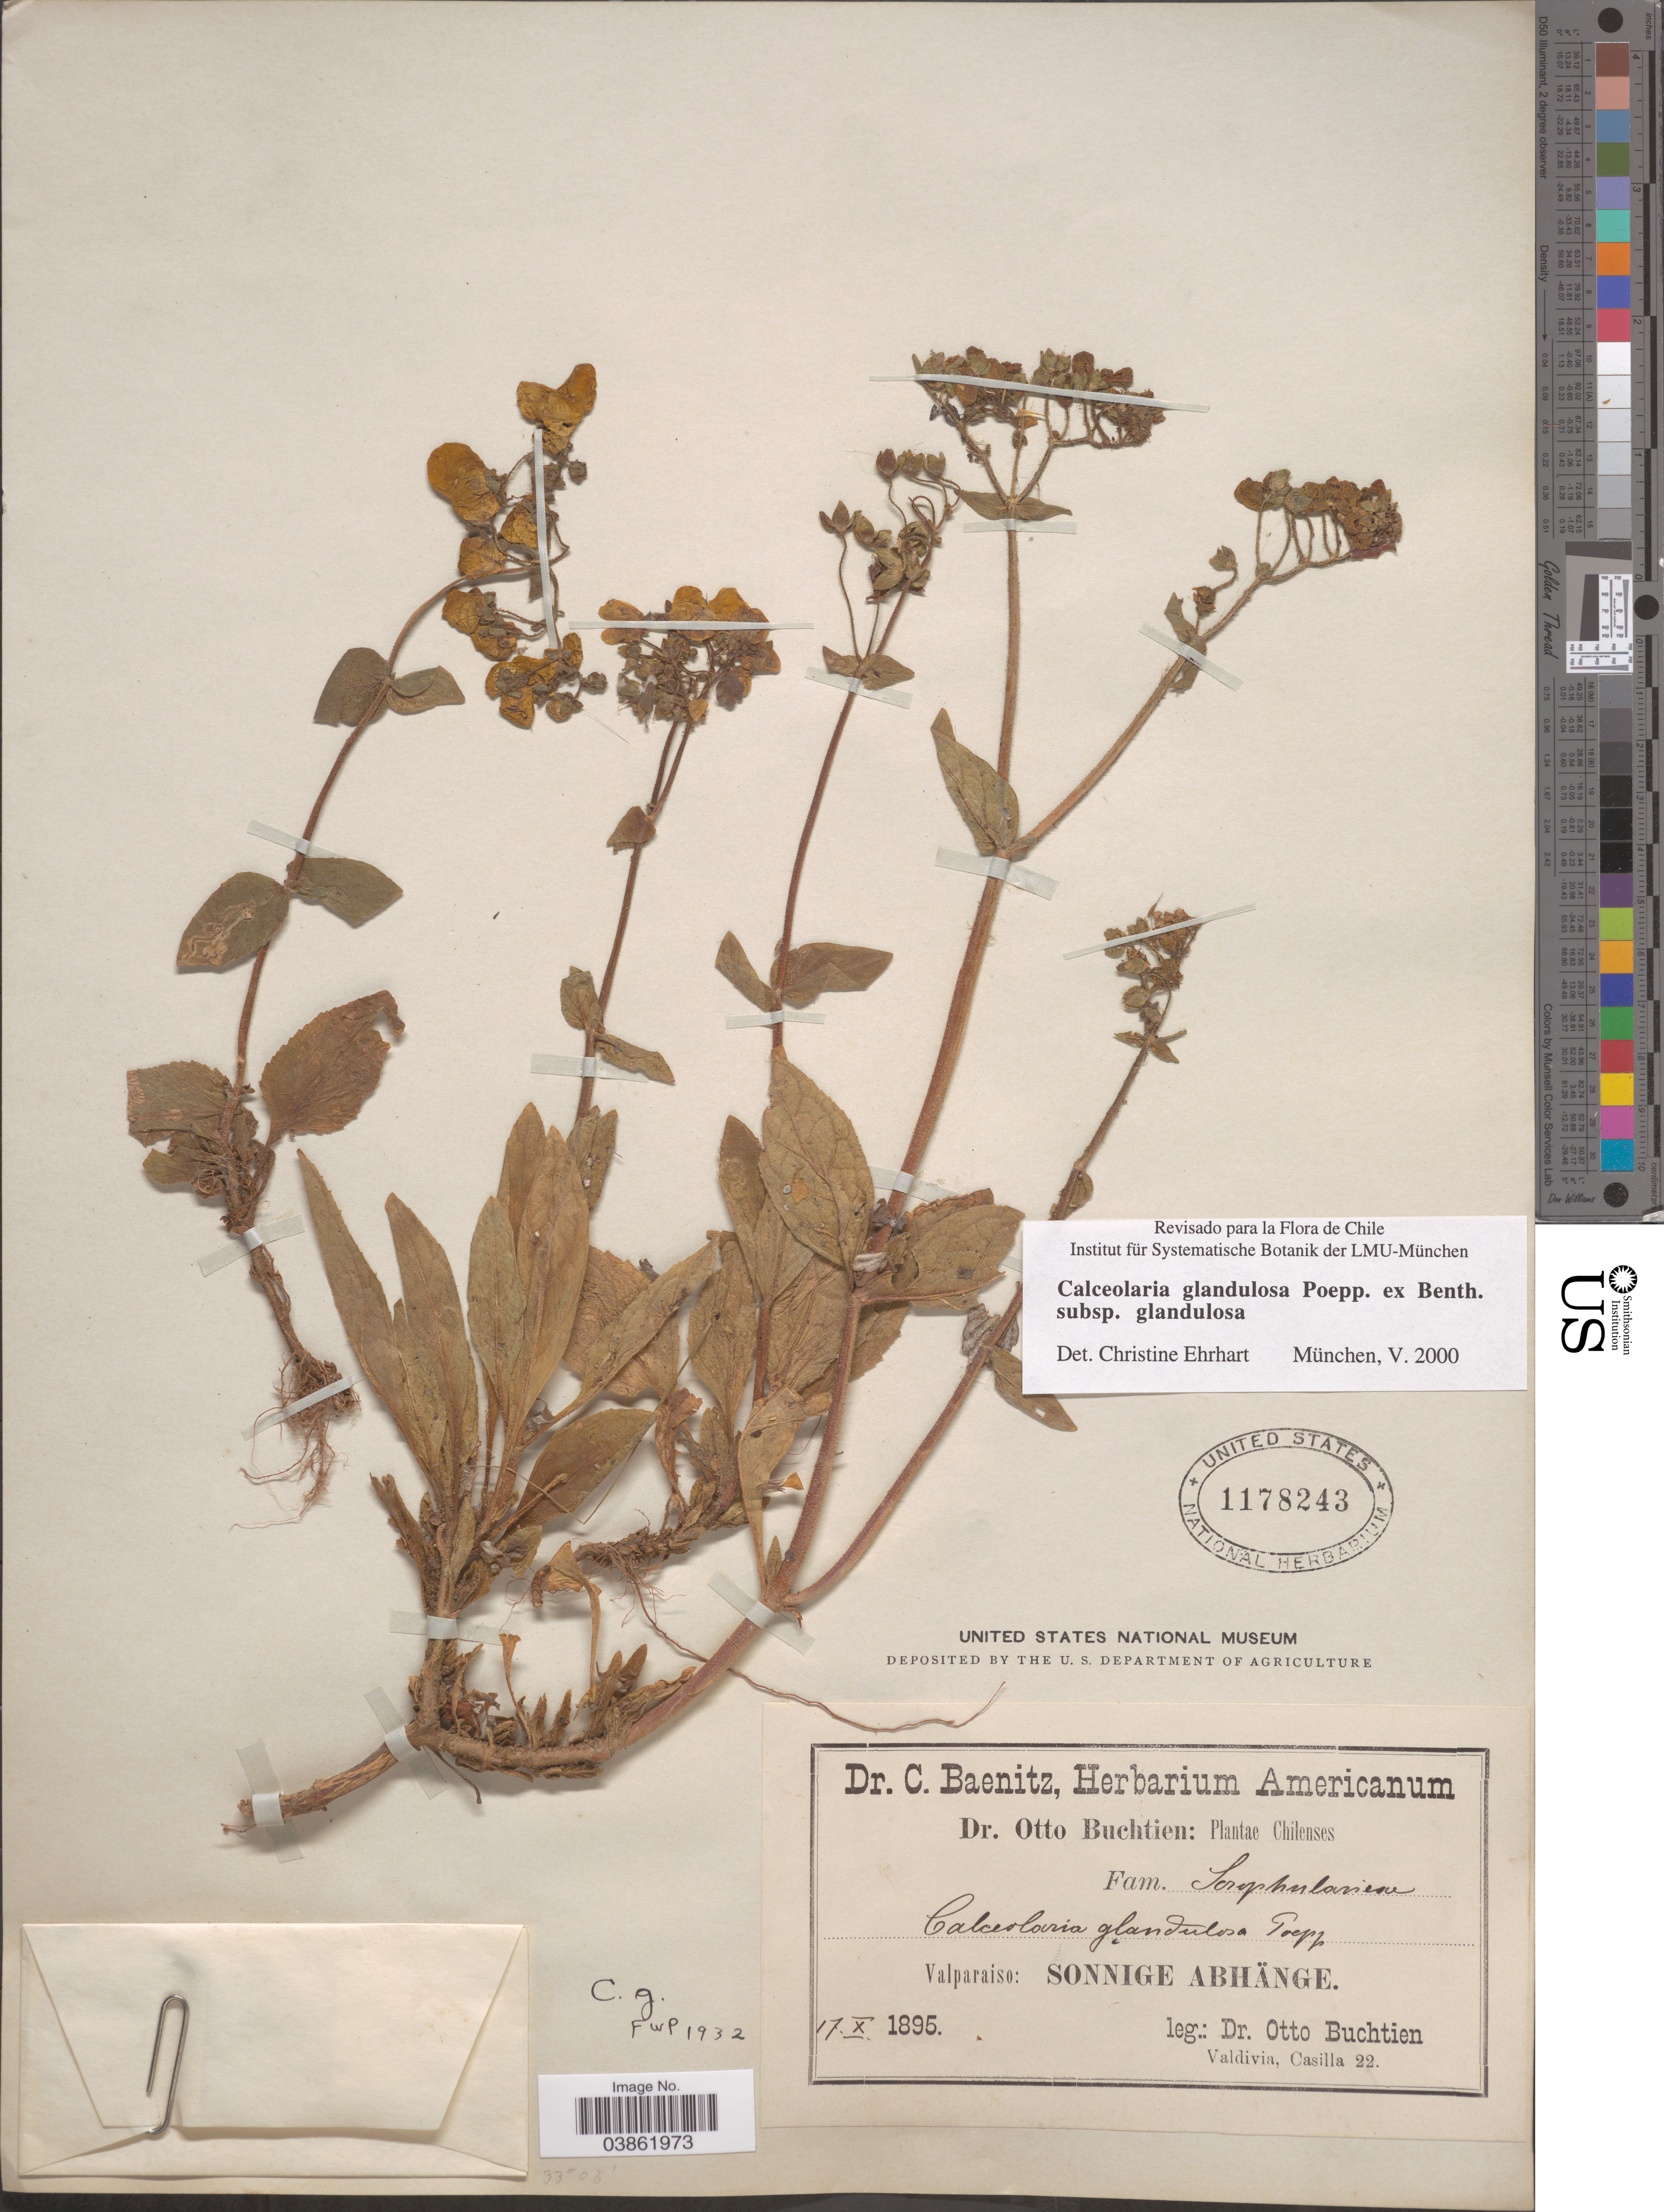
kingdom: Plantae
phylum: Tracheophyta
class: Magnoliopsida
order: Lamiales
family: Calceolariaceae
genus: Calceolaria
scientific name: Calceolaria glandulosa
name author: Poepp. ex Benth.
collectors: O. Buchtien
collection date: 1895-10-17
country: Chile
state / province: Valparaíso (V)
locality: Valparaiso: Sonnige Abhänge.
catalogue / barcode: US 1178243